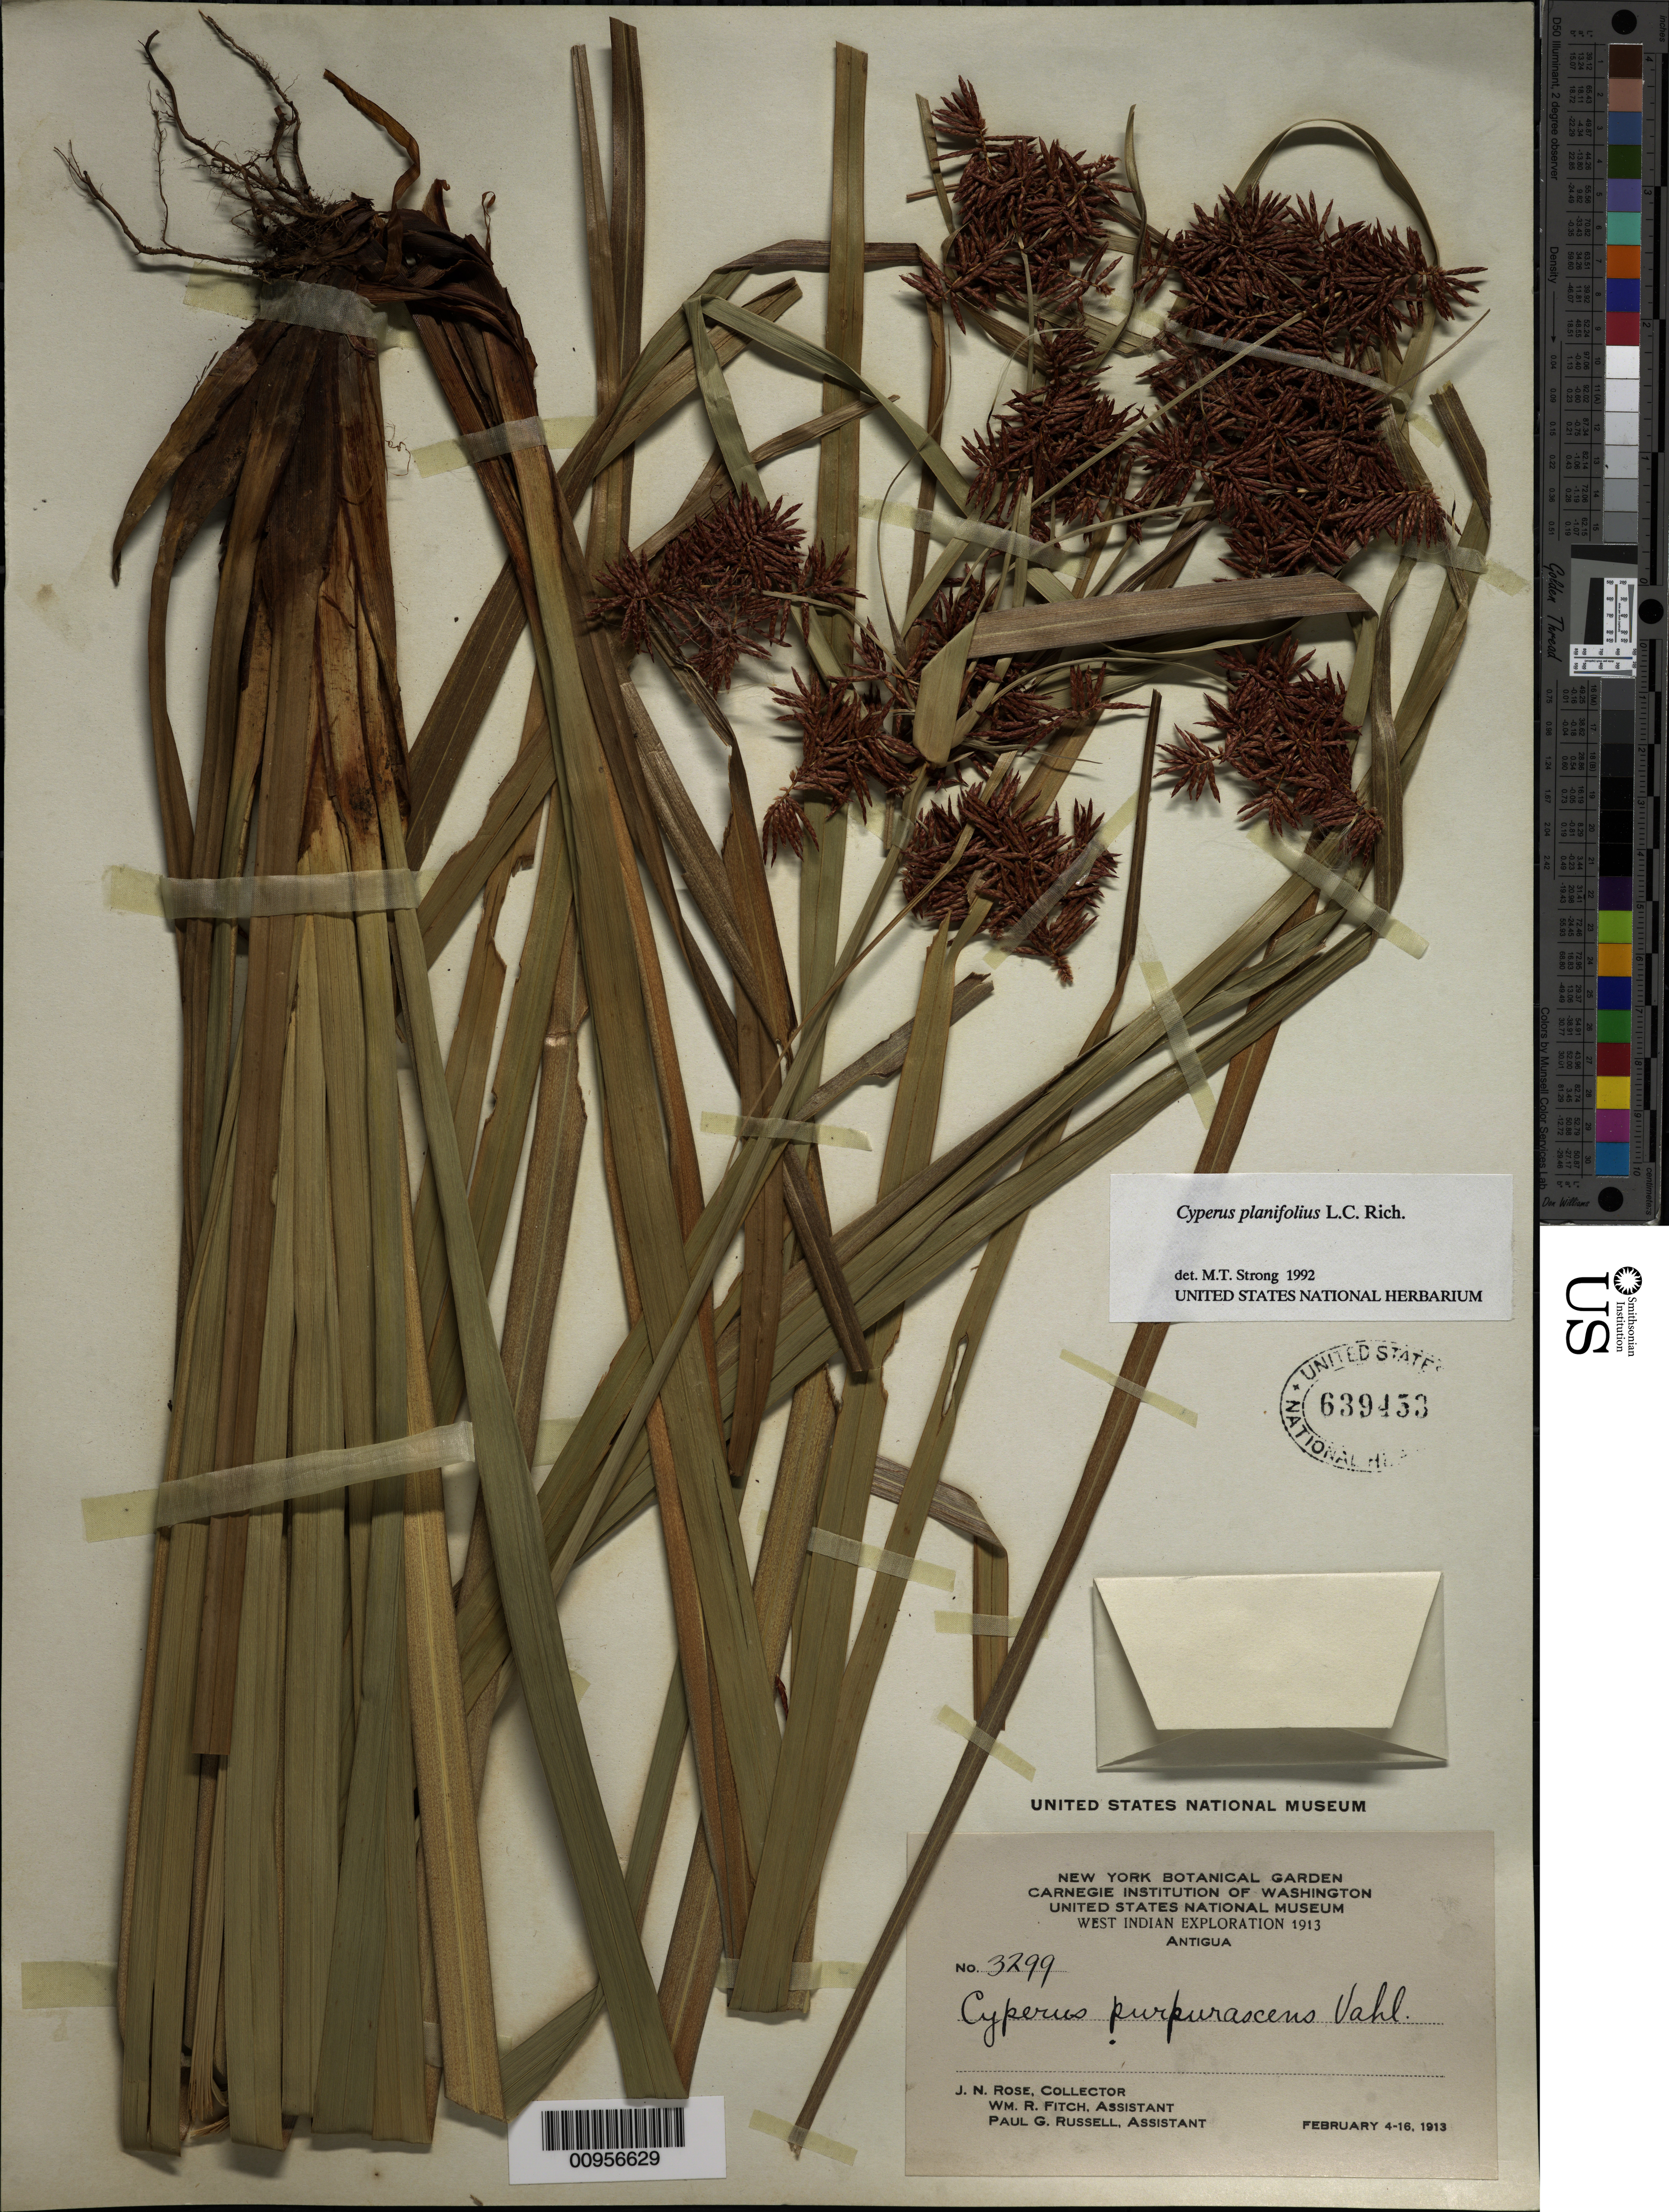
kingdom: Plantae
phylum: Tracheophyta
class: Liliopsida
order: Poales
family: Cyperaceae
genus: Cyperus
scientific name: Cyperus planifolius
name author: Rich.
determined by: Strong, M. T., (US), Smithsonian Institution - National Museum of Natural History (UNITED STATES)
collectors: J. N. Rose, W. R. Fitch & P. G. Russell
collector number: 3299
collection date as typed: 04 Feb 1913 to 16 Feb 1913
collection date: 1913-02-04/1913-02-16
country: Antigua and Barbuda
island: Antigua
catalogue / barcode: US 639453